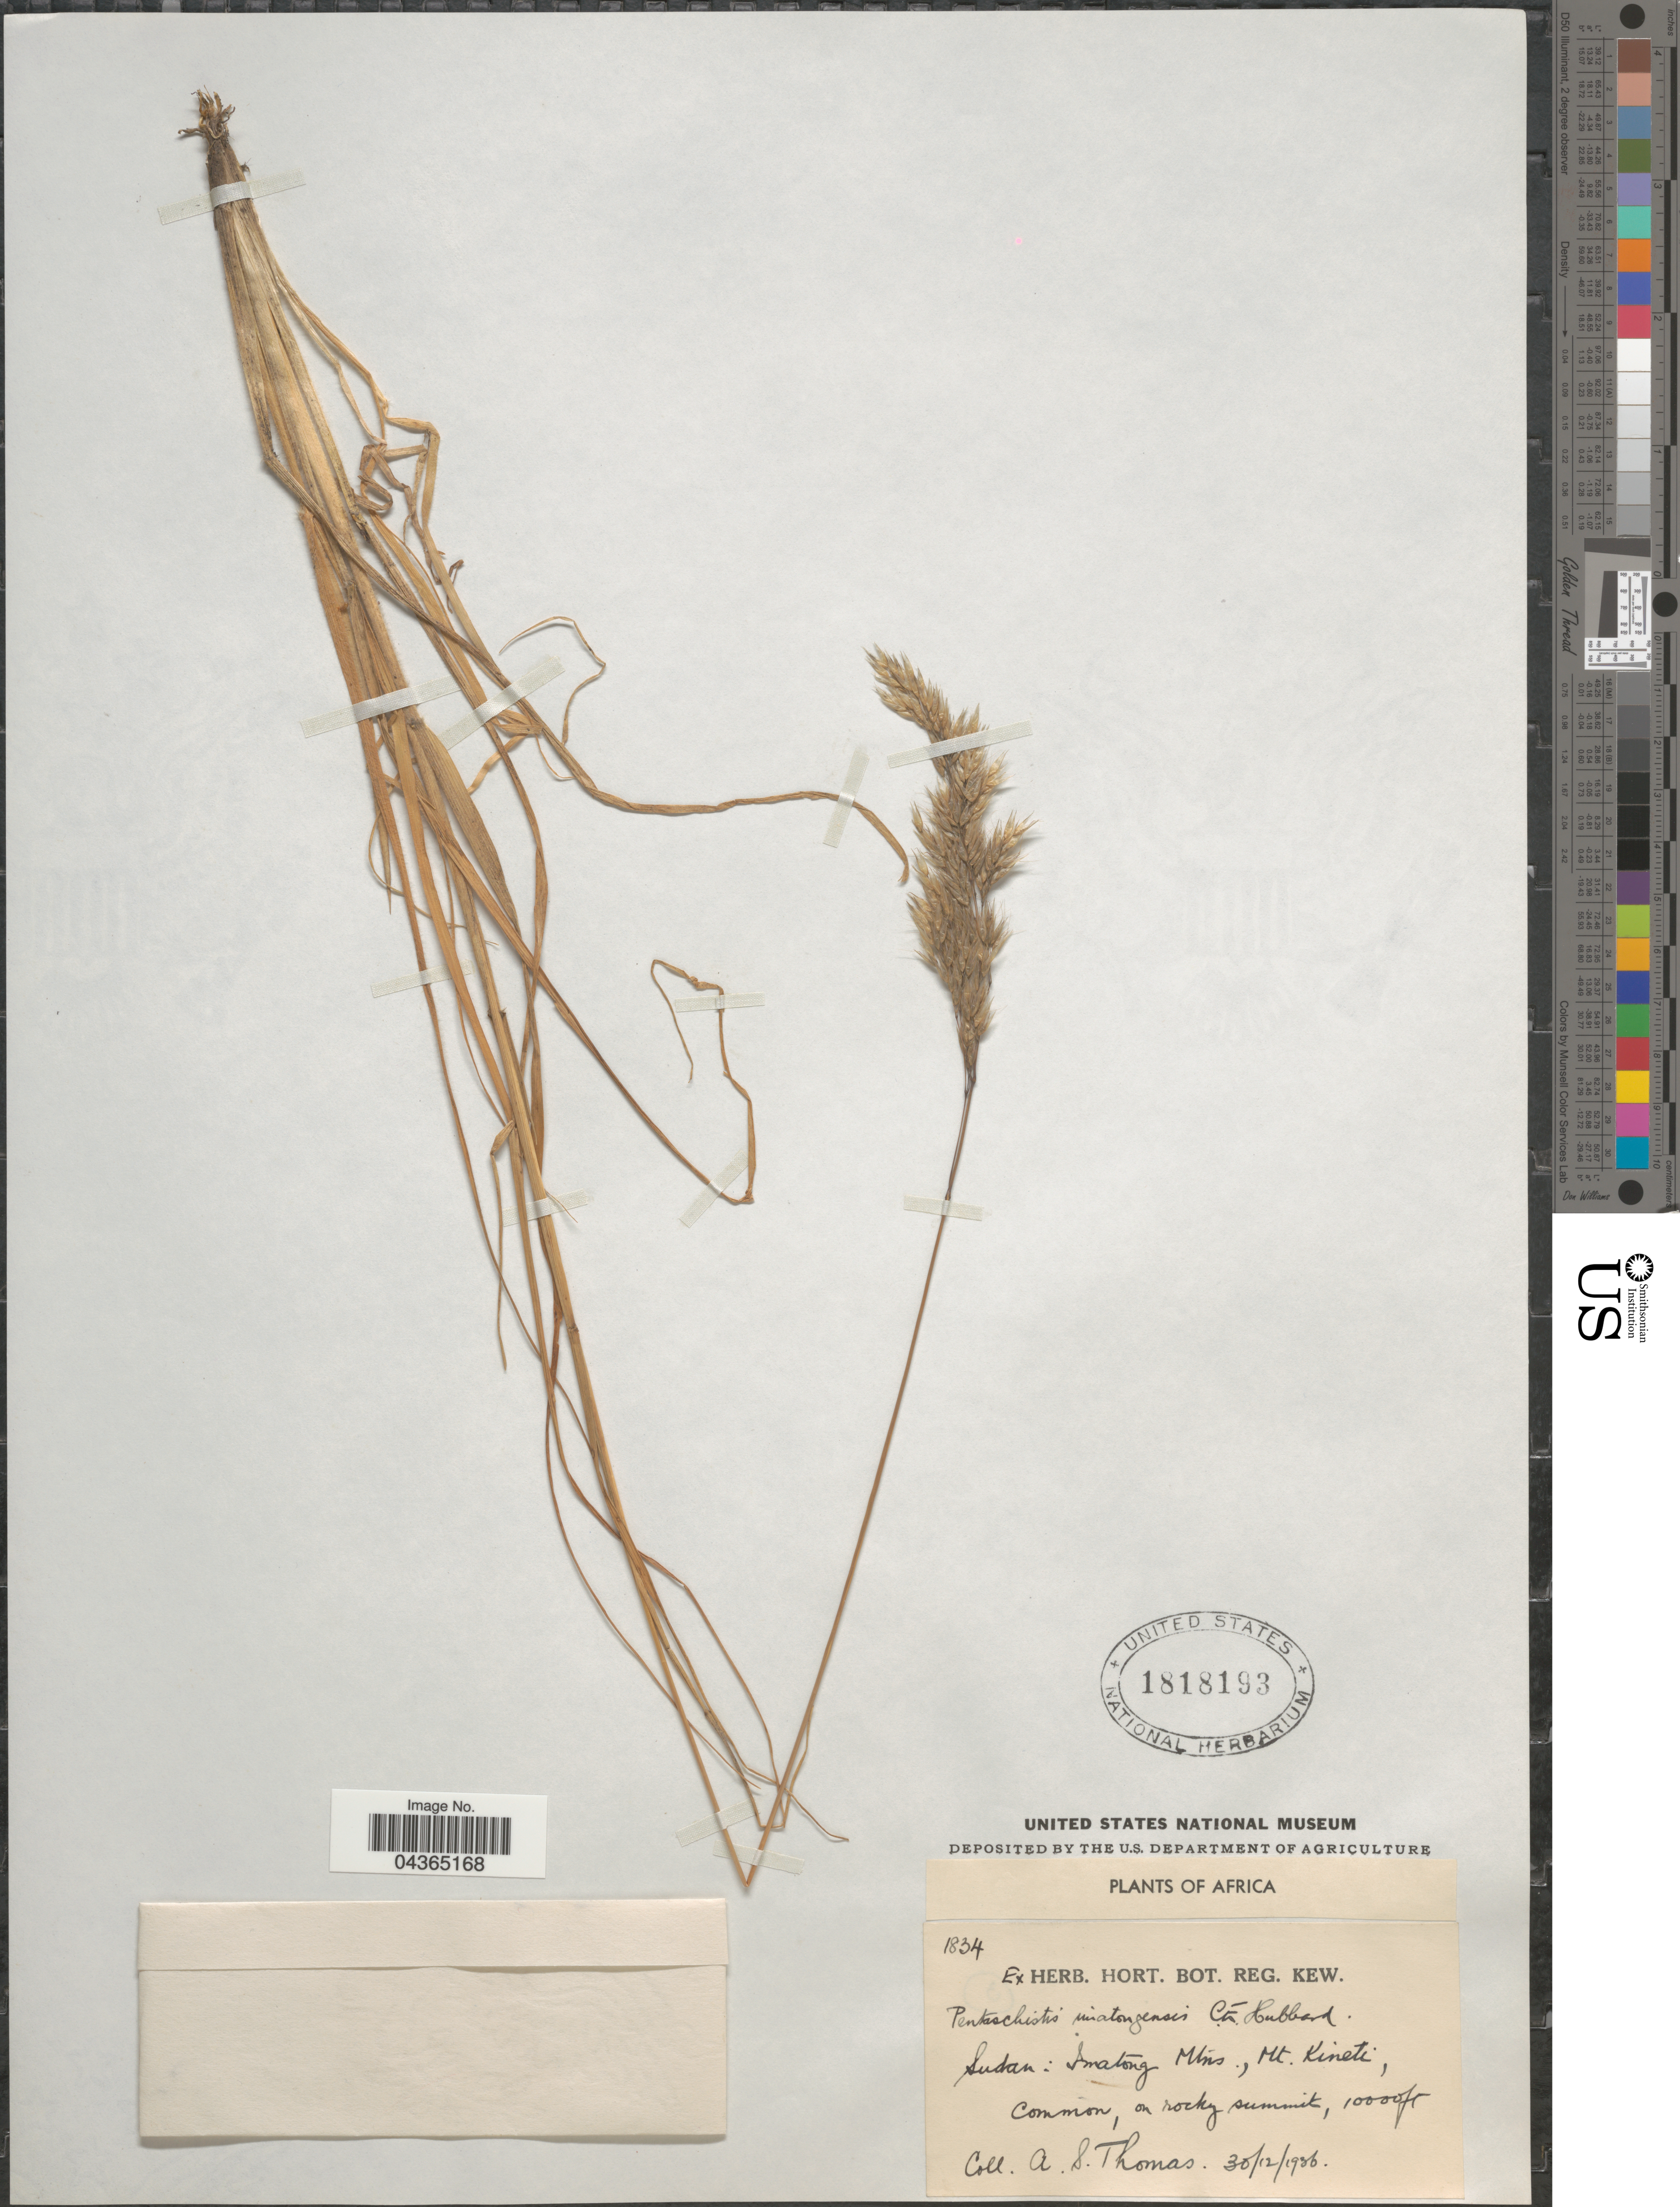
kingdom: Plantae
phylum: Tracheophyta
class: Liliopsida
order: Poales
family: Poaceae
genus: Pentameris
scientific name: Pentameris pictigluma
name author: (Steud.) Galley & H.P. Linder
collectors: A. Thomas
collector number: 1834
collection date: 1936-12-30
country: Sudan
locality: Imatong Mtns., Mt. Kineti.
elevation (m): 3048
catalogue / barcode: US 1818193